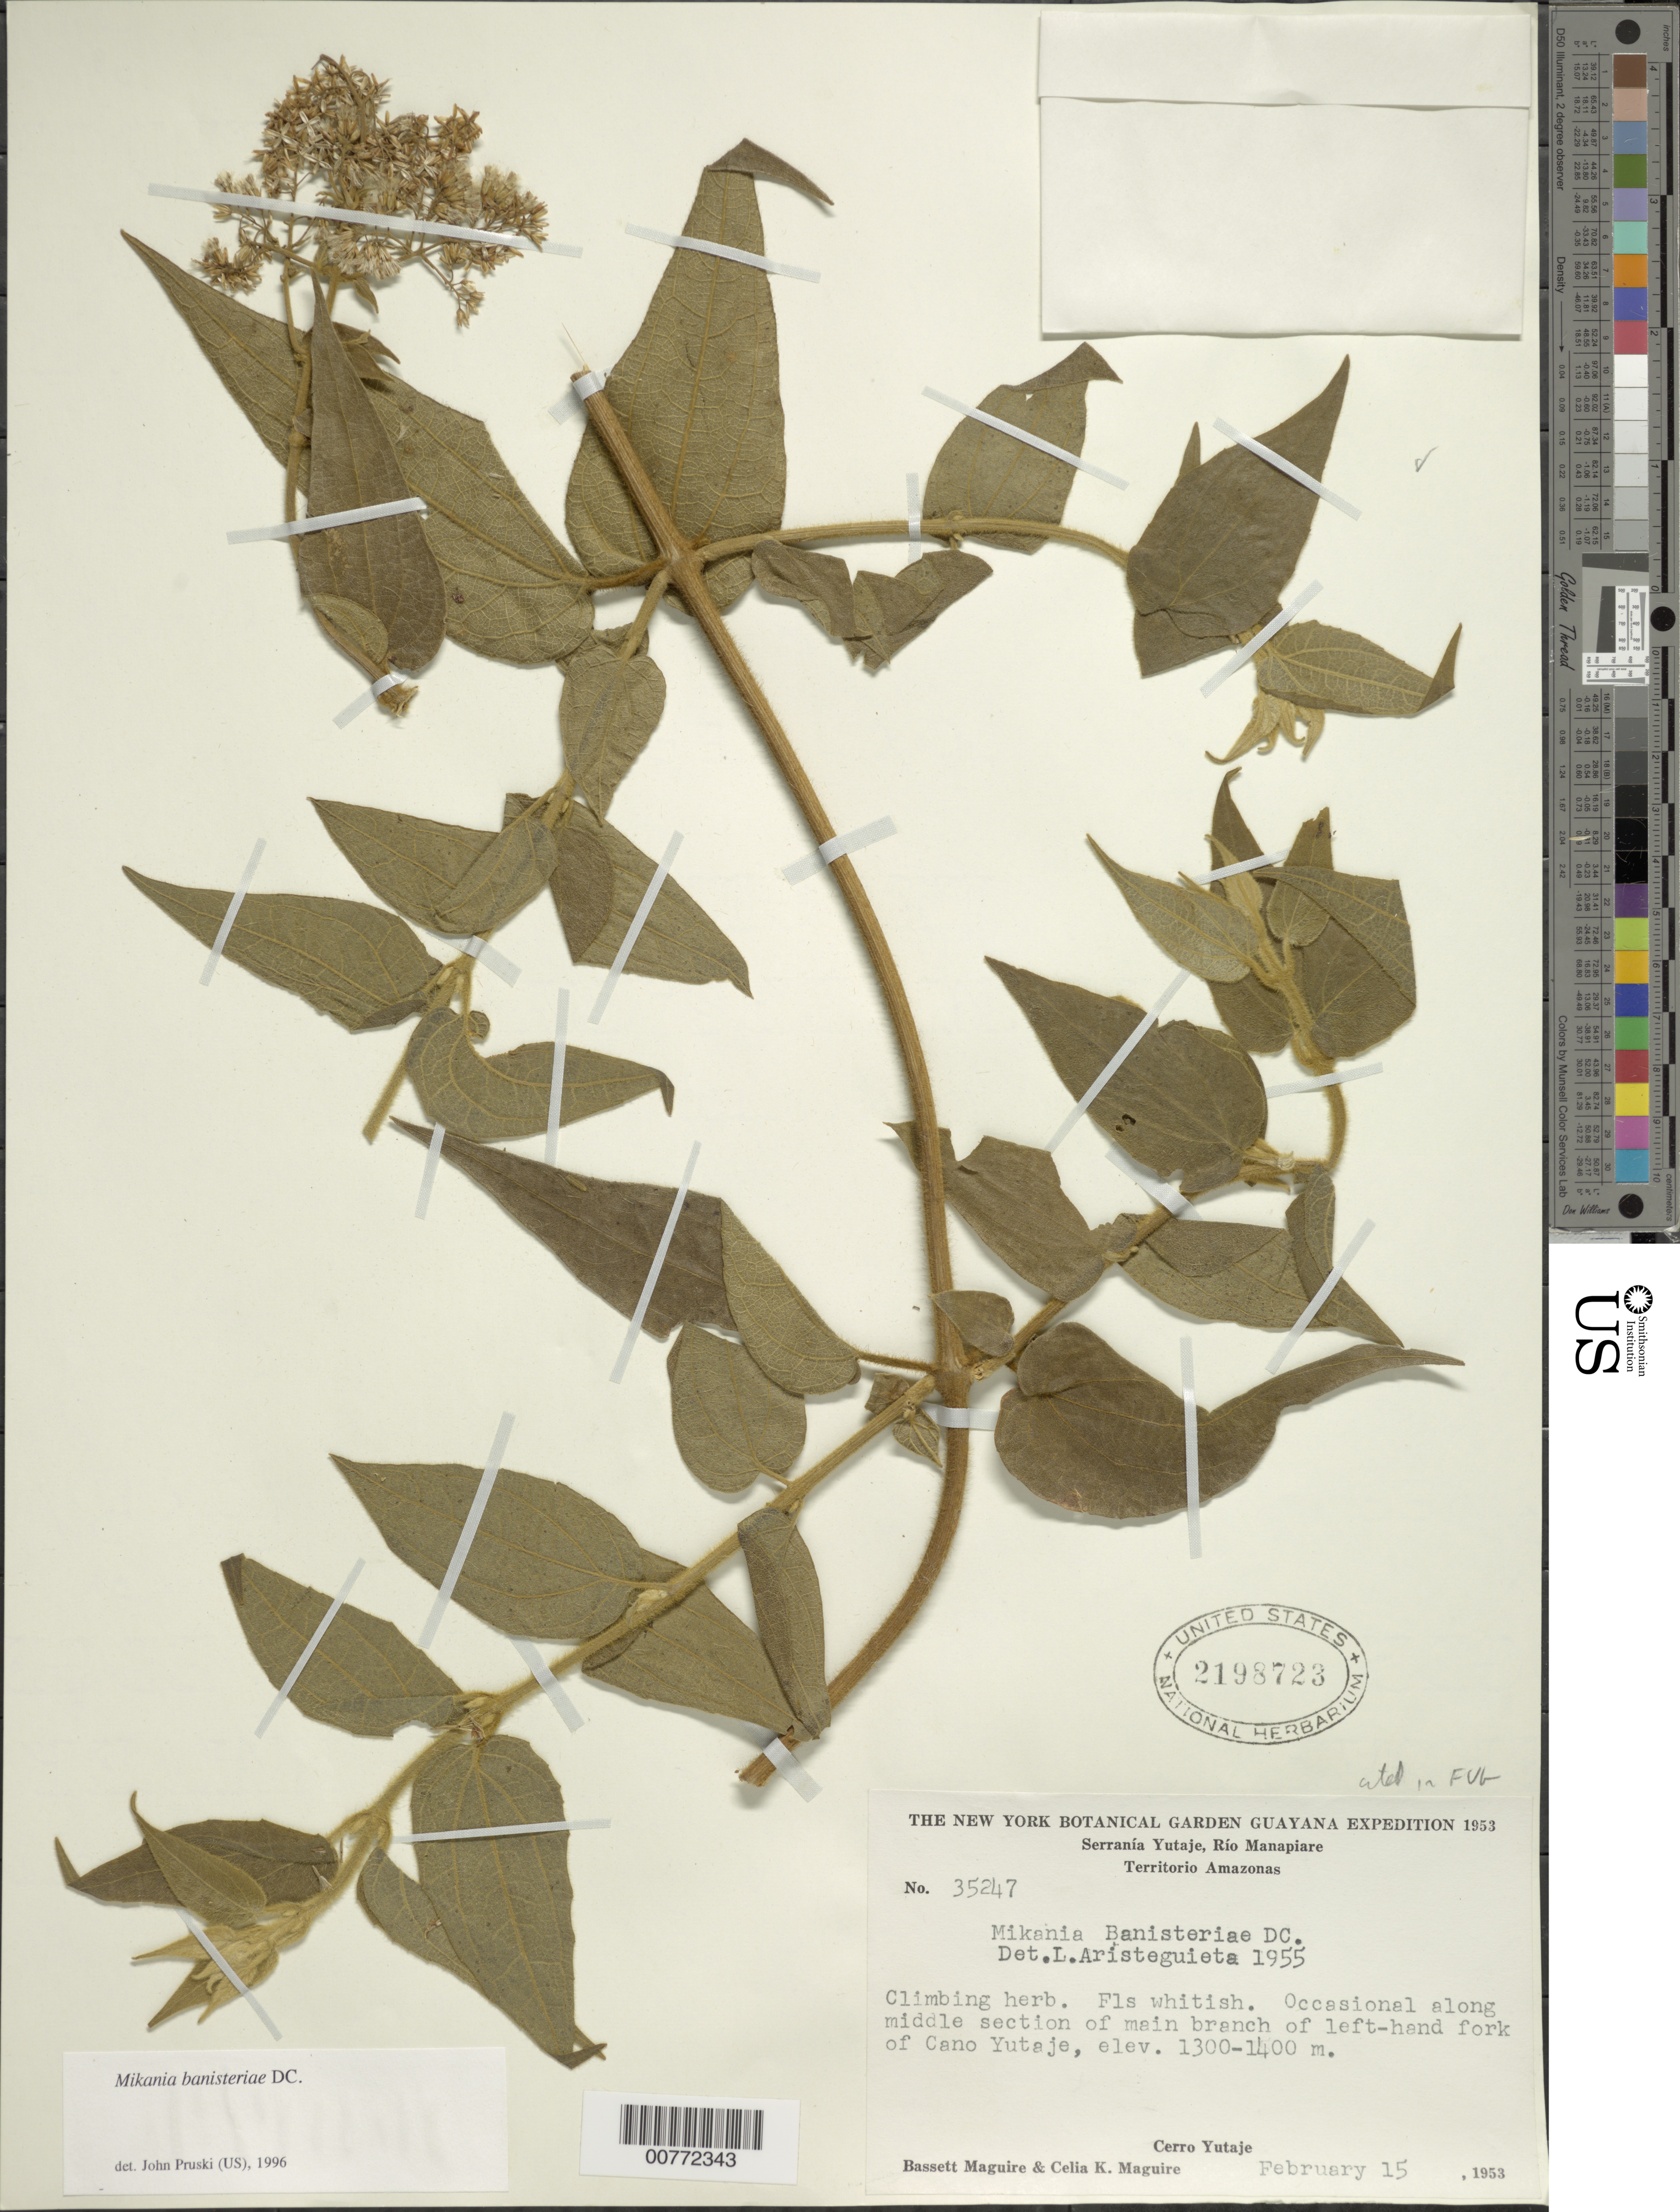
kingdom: Plantae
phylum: Tracheophyta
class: Magnoliopsida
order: Asterales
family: Asteraceae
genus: Mikania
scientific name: Mikania banisteriae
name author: DC.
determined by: Aristeguieta, L.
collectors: B. Maguire & C. K. Maguire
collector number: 35247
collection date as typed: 15-Feb-53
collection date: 1953-02-15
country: Venezuela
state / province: Amazonas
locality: Serranía Yutajé, Río Manapiare, along left fork Caño Yutajé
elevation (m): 1300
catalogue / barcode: US 2198723